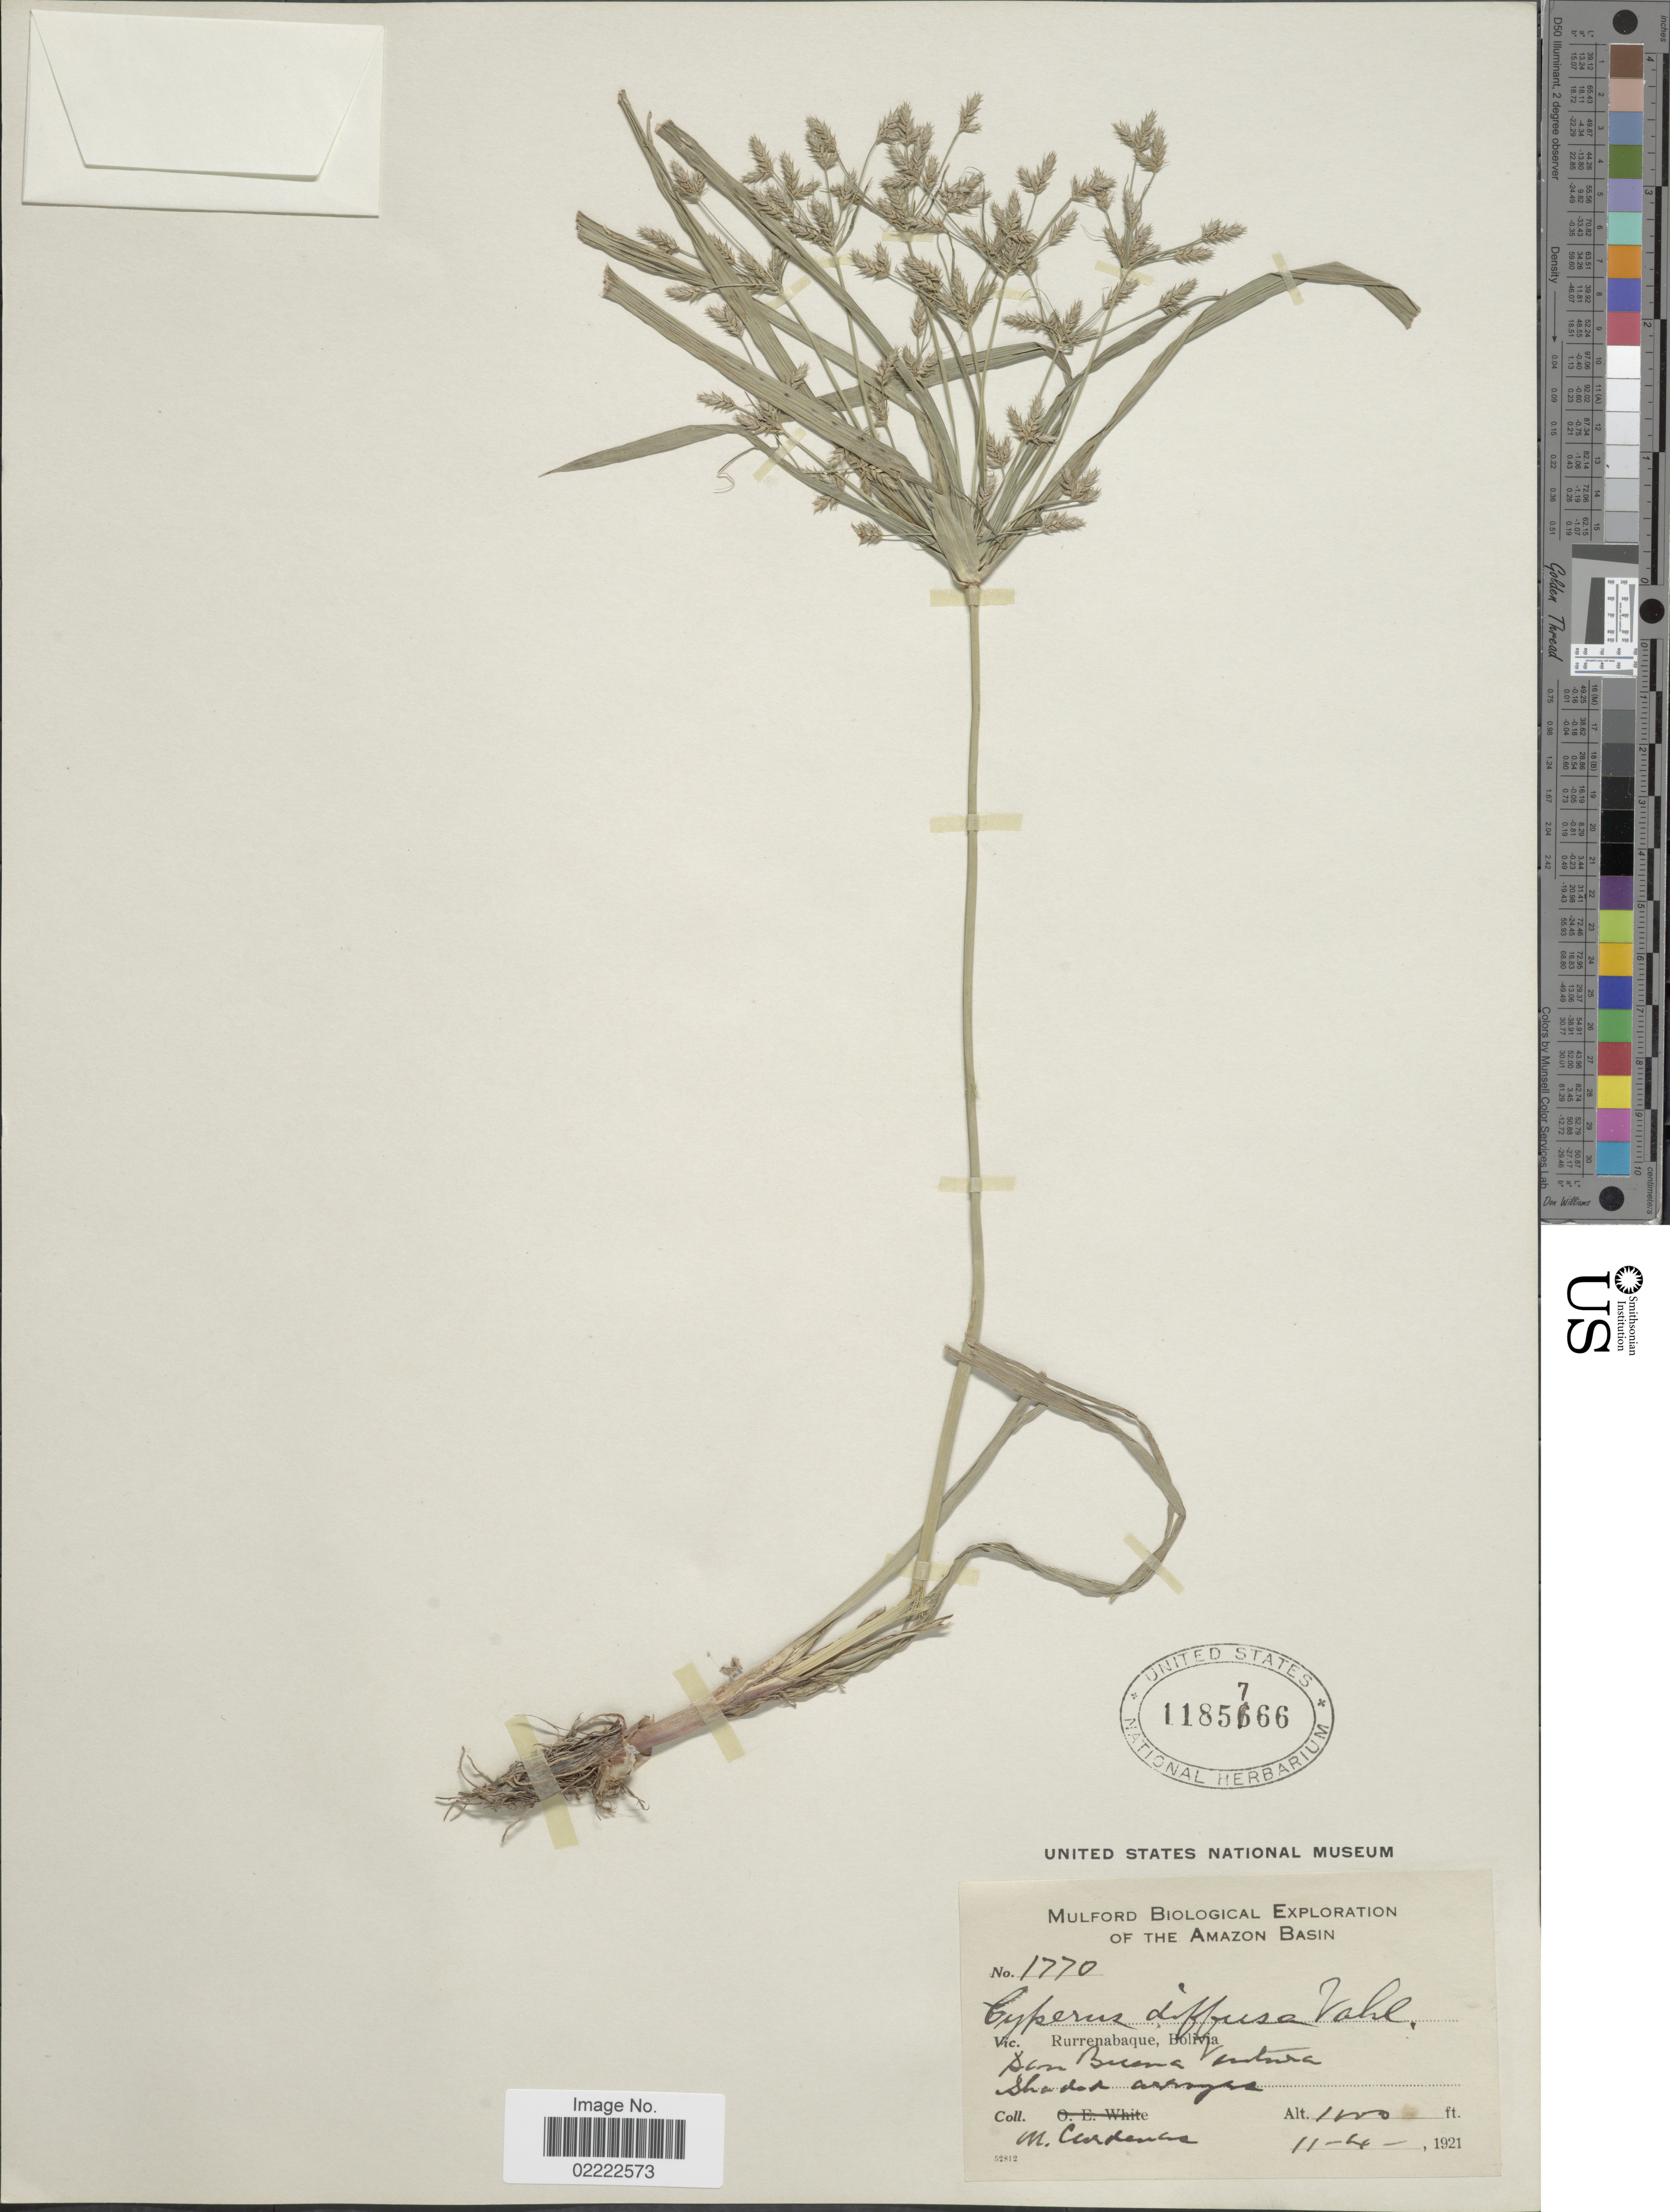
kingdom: Plantae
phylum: Tracheophyta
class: Liliopsida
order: Poales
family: Cyperaceae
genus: Cyperus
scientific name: Cyperus laxus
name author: Lam.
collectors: M. Cárdenas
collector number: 1170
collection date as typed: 11-4-1921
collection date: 1921-11-04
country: Bolivia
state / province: La Paz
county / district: Iturralde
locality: San Buena Ventura. Rurrenabaque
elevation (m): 305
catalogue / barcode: US 1185766